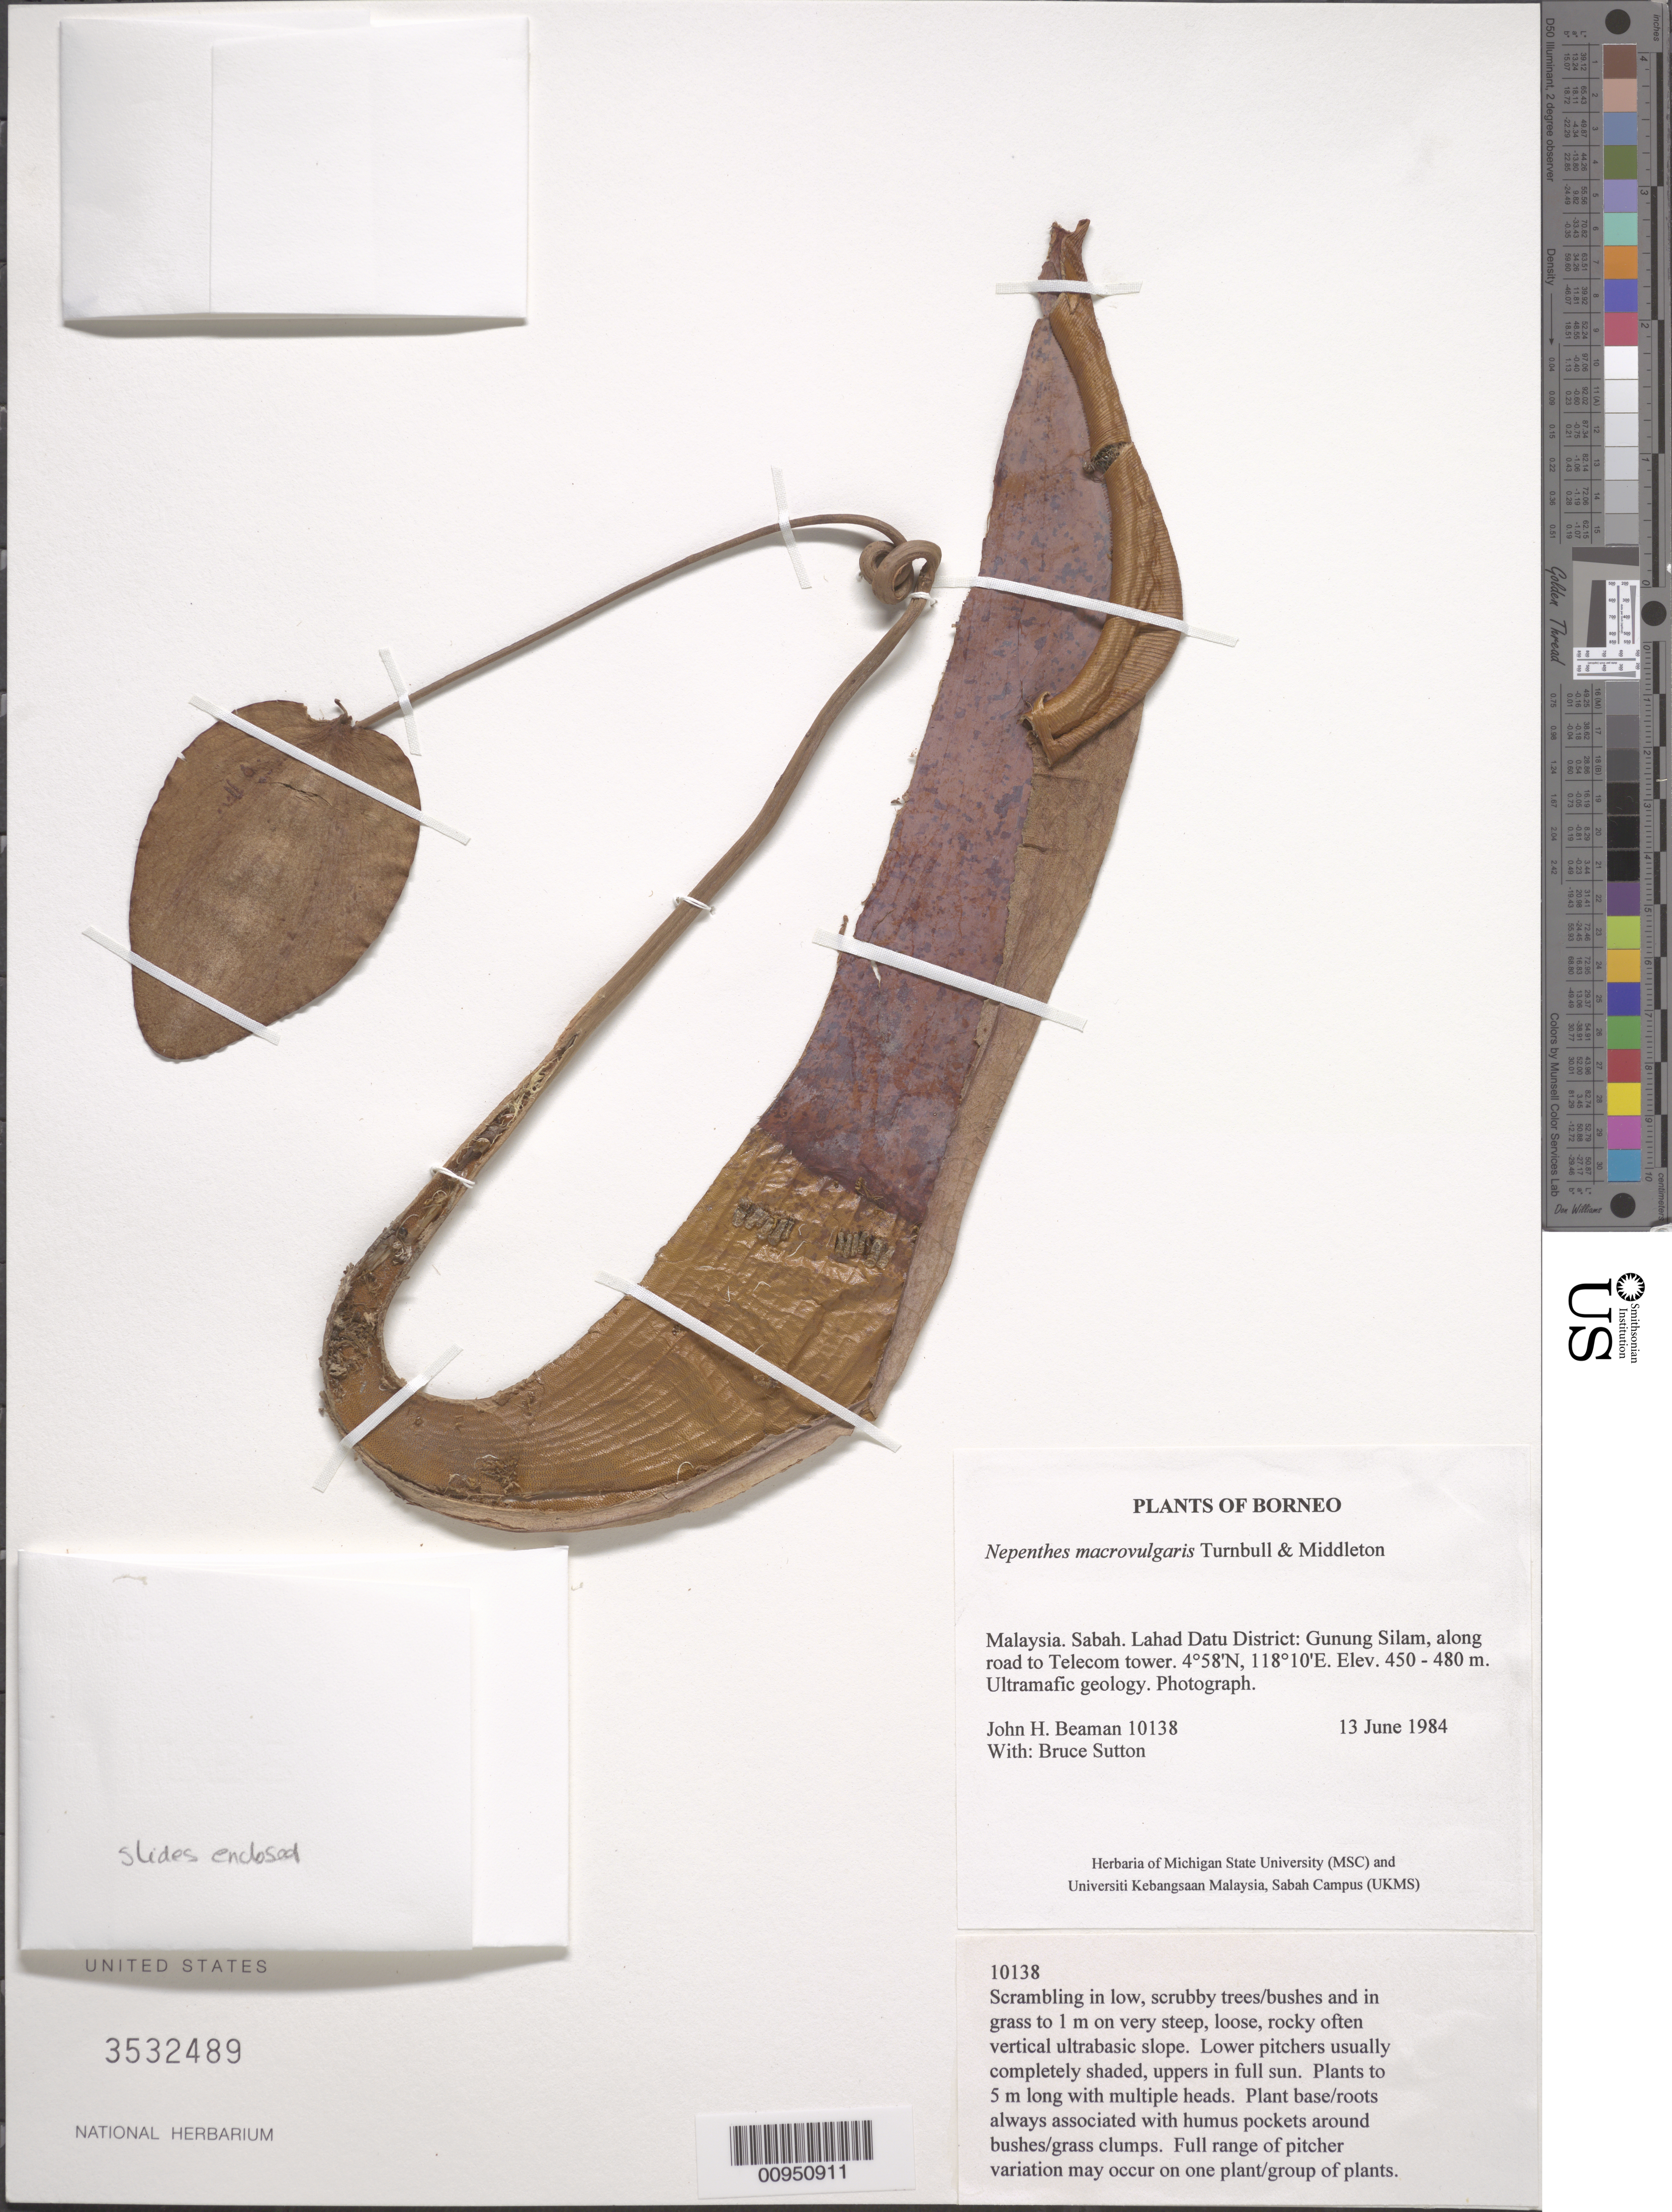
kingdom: Plantae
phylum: Tracheophyta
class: Magnoliopsida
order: Caryophyllales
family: Nepenthaceae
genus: Nepenthes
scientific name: Nepenthes macrovulgaris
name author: Turnbull & B. Sutton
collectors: J. H. Beaman & B. Sutton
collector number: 10138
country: Malaysia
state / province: Sabah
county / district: Lahad Datu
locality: Gunung Silam along road to Telecom tower.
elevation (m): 450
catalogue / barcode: US 3532489